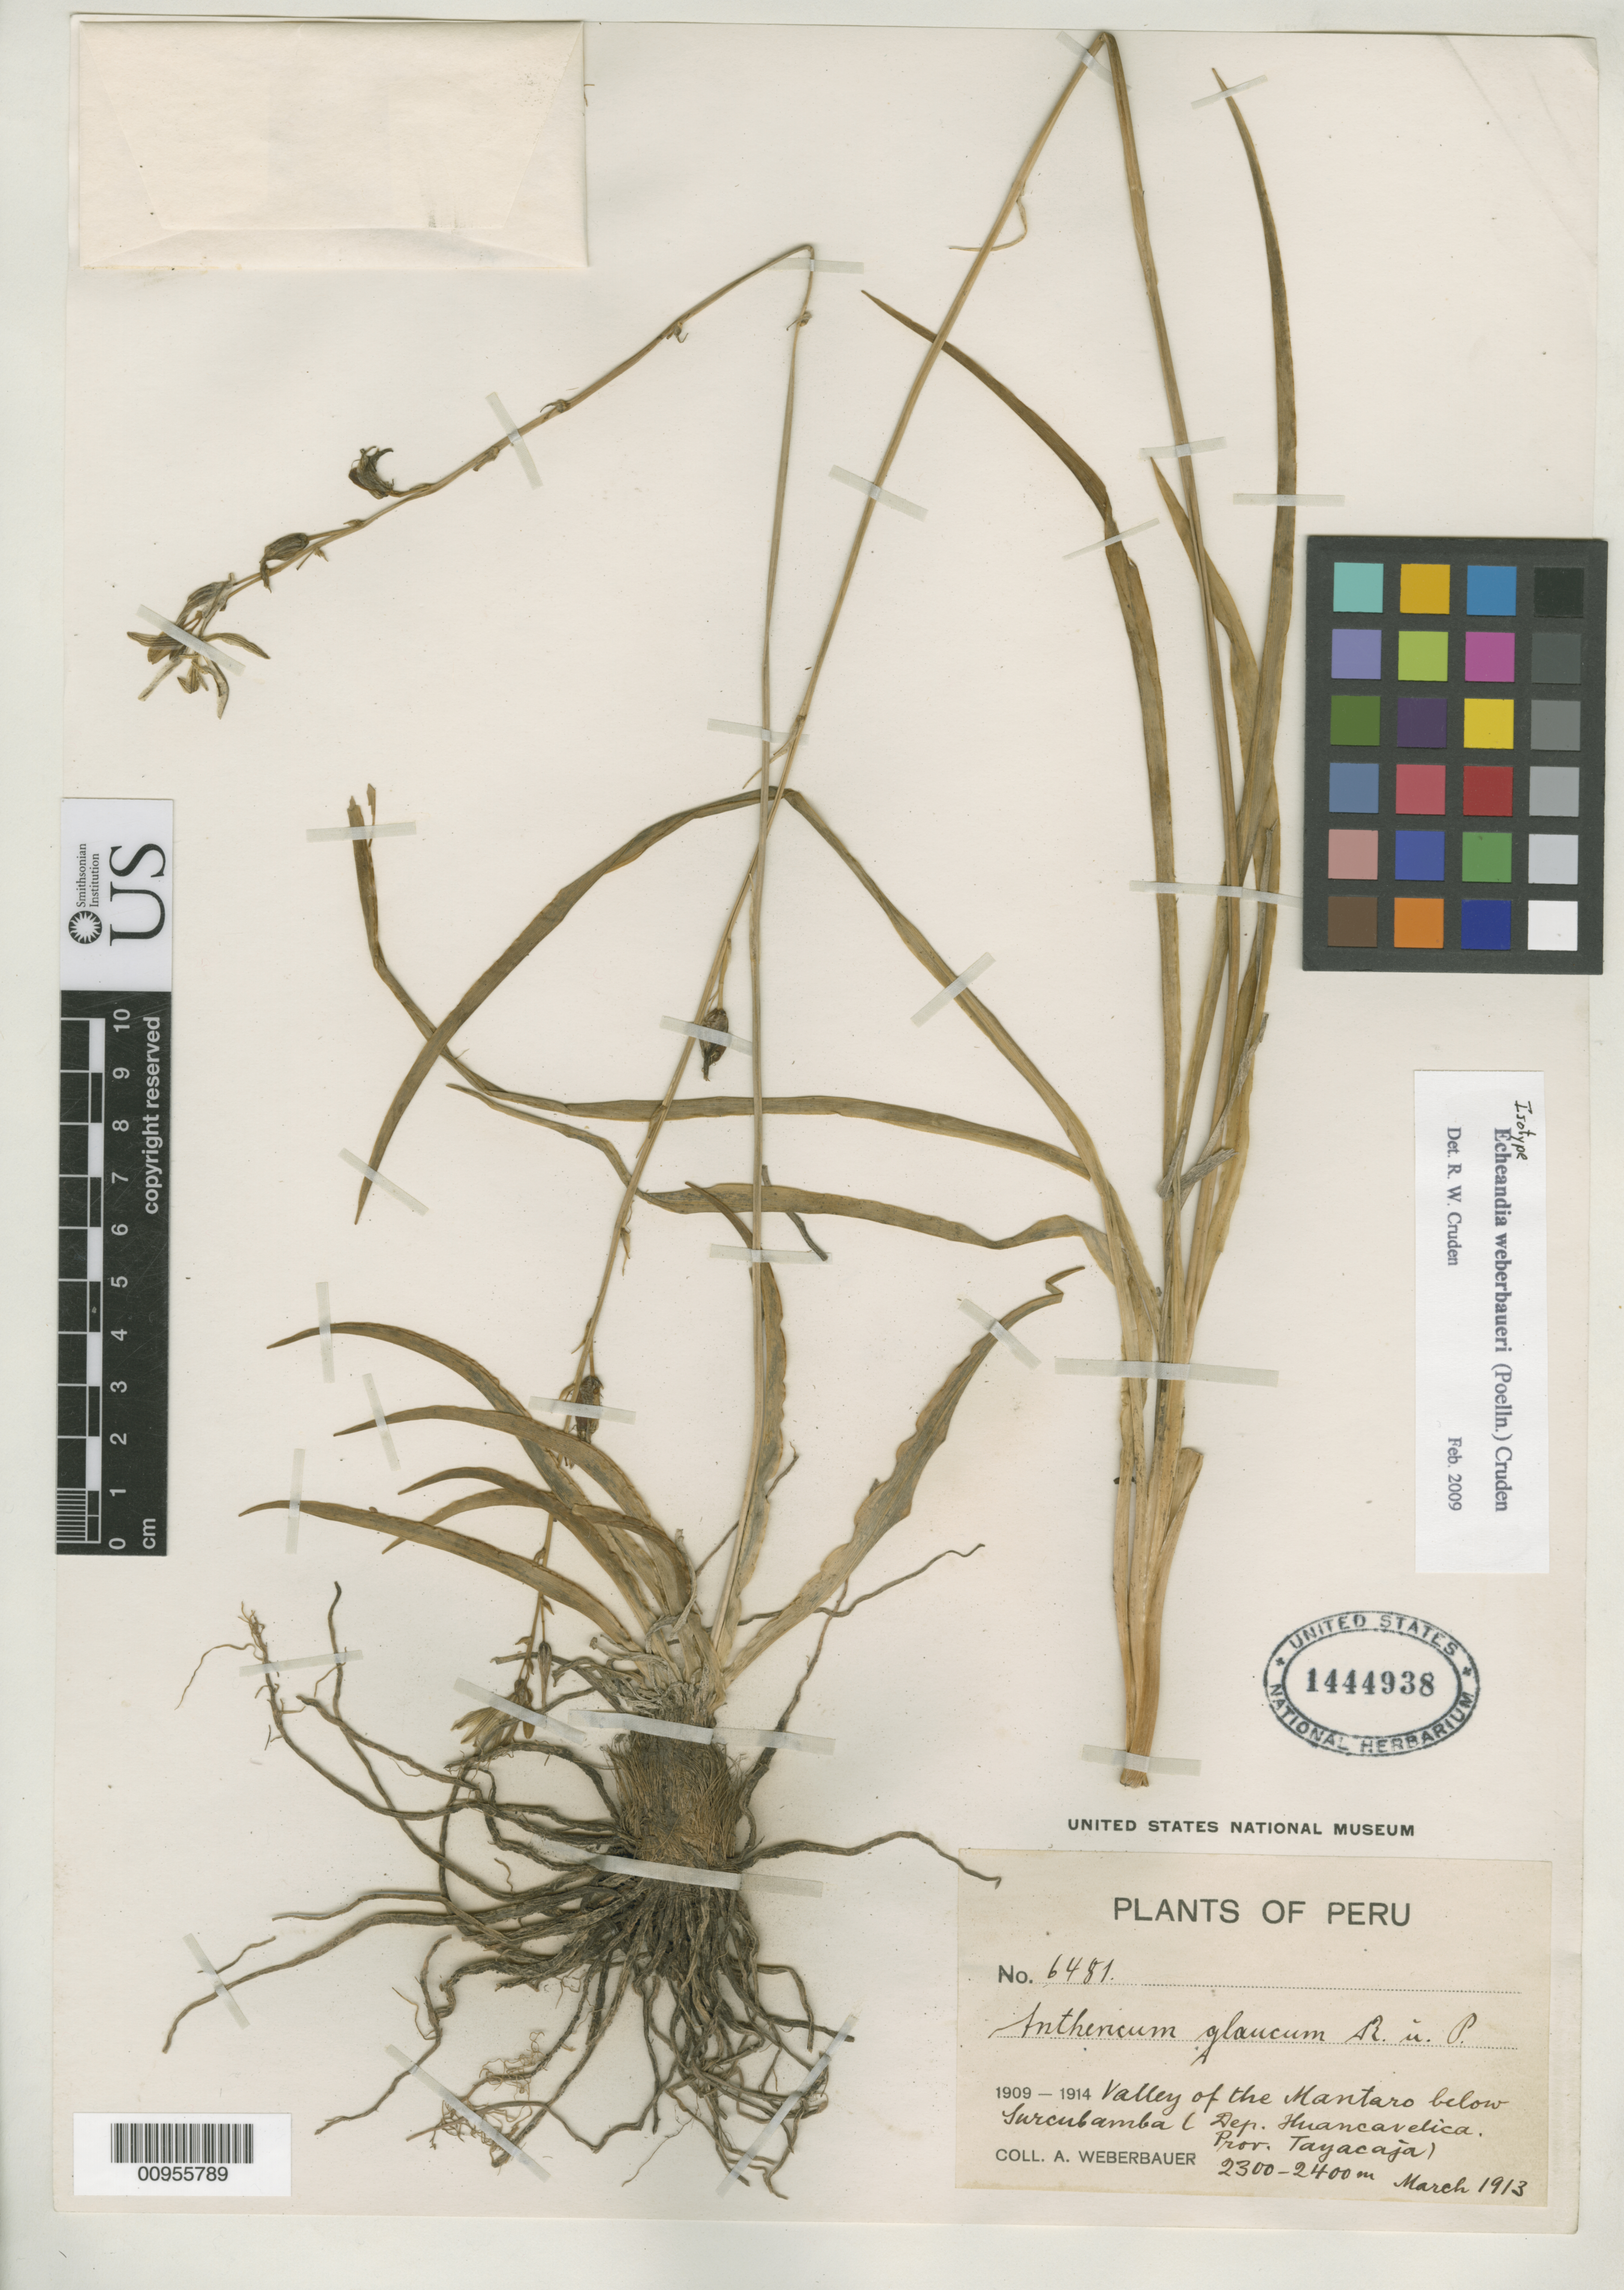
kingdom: Plantae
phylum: Tracheophyta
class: Liliopsida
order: Asparagales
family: Asparagaceae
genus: Anthericum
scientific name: Anthericum weberbaueri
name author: Poelln.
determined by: Cruden, R. W.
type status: Isotype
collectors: A. Weberbauer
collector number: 6481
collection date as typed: Mar 1913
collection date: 1913-03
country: Peru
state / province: Huancavelica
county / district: Tayacaja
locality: Valley of the Mantaro below Surcubamba (Dep. Huancavelica, Prov. Tayacaja).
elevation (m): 2300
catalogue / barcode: US 1444938